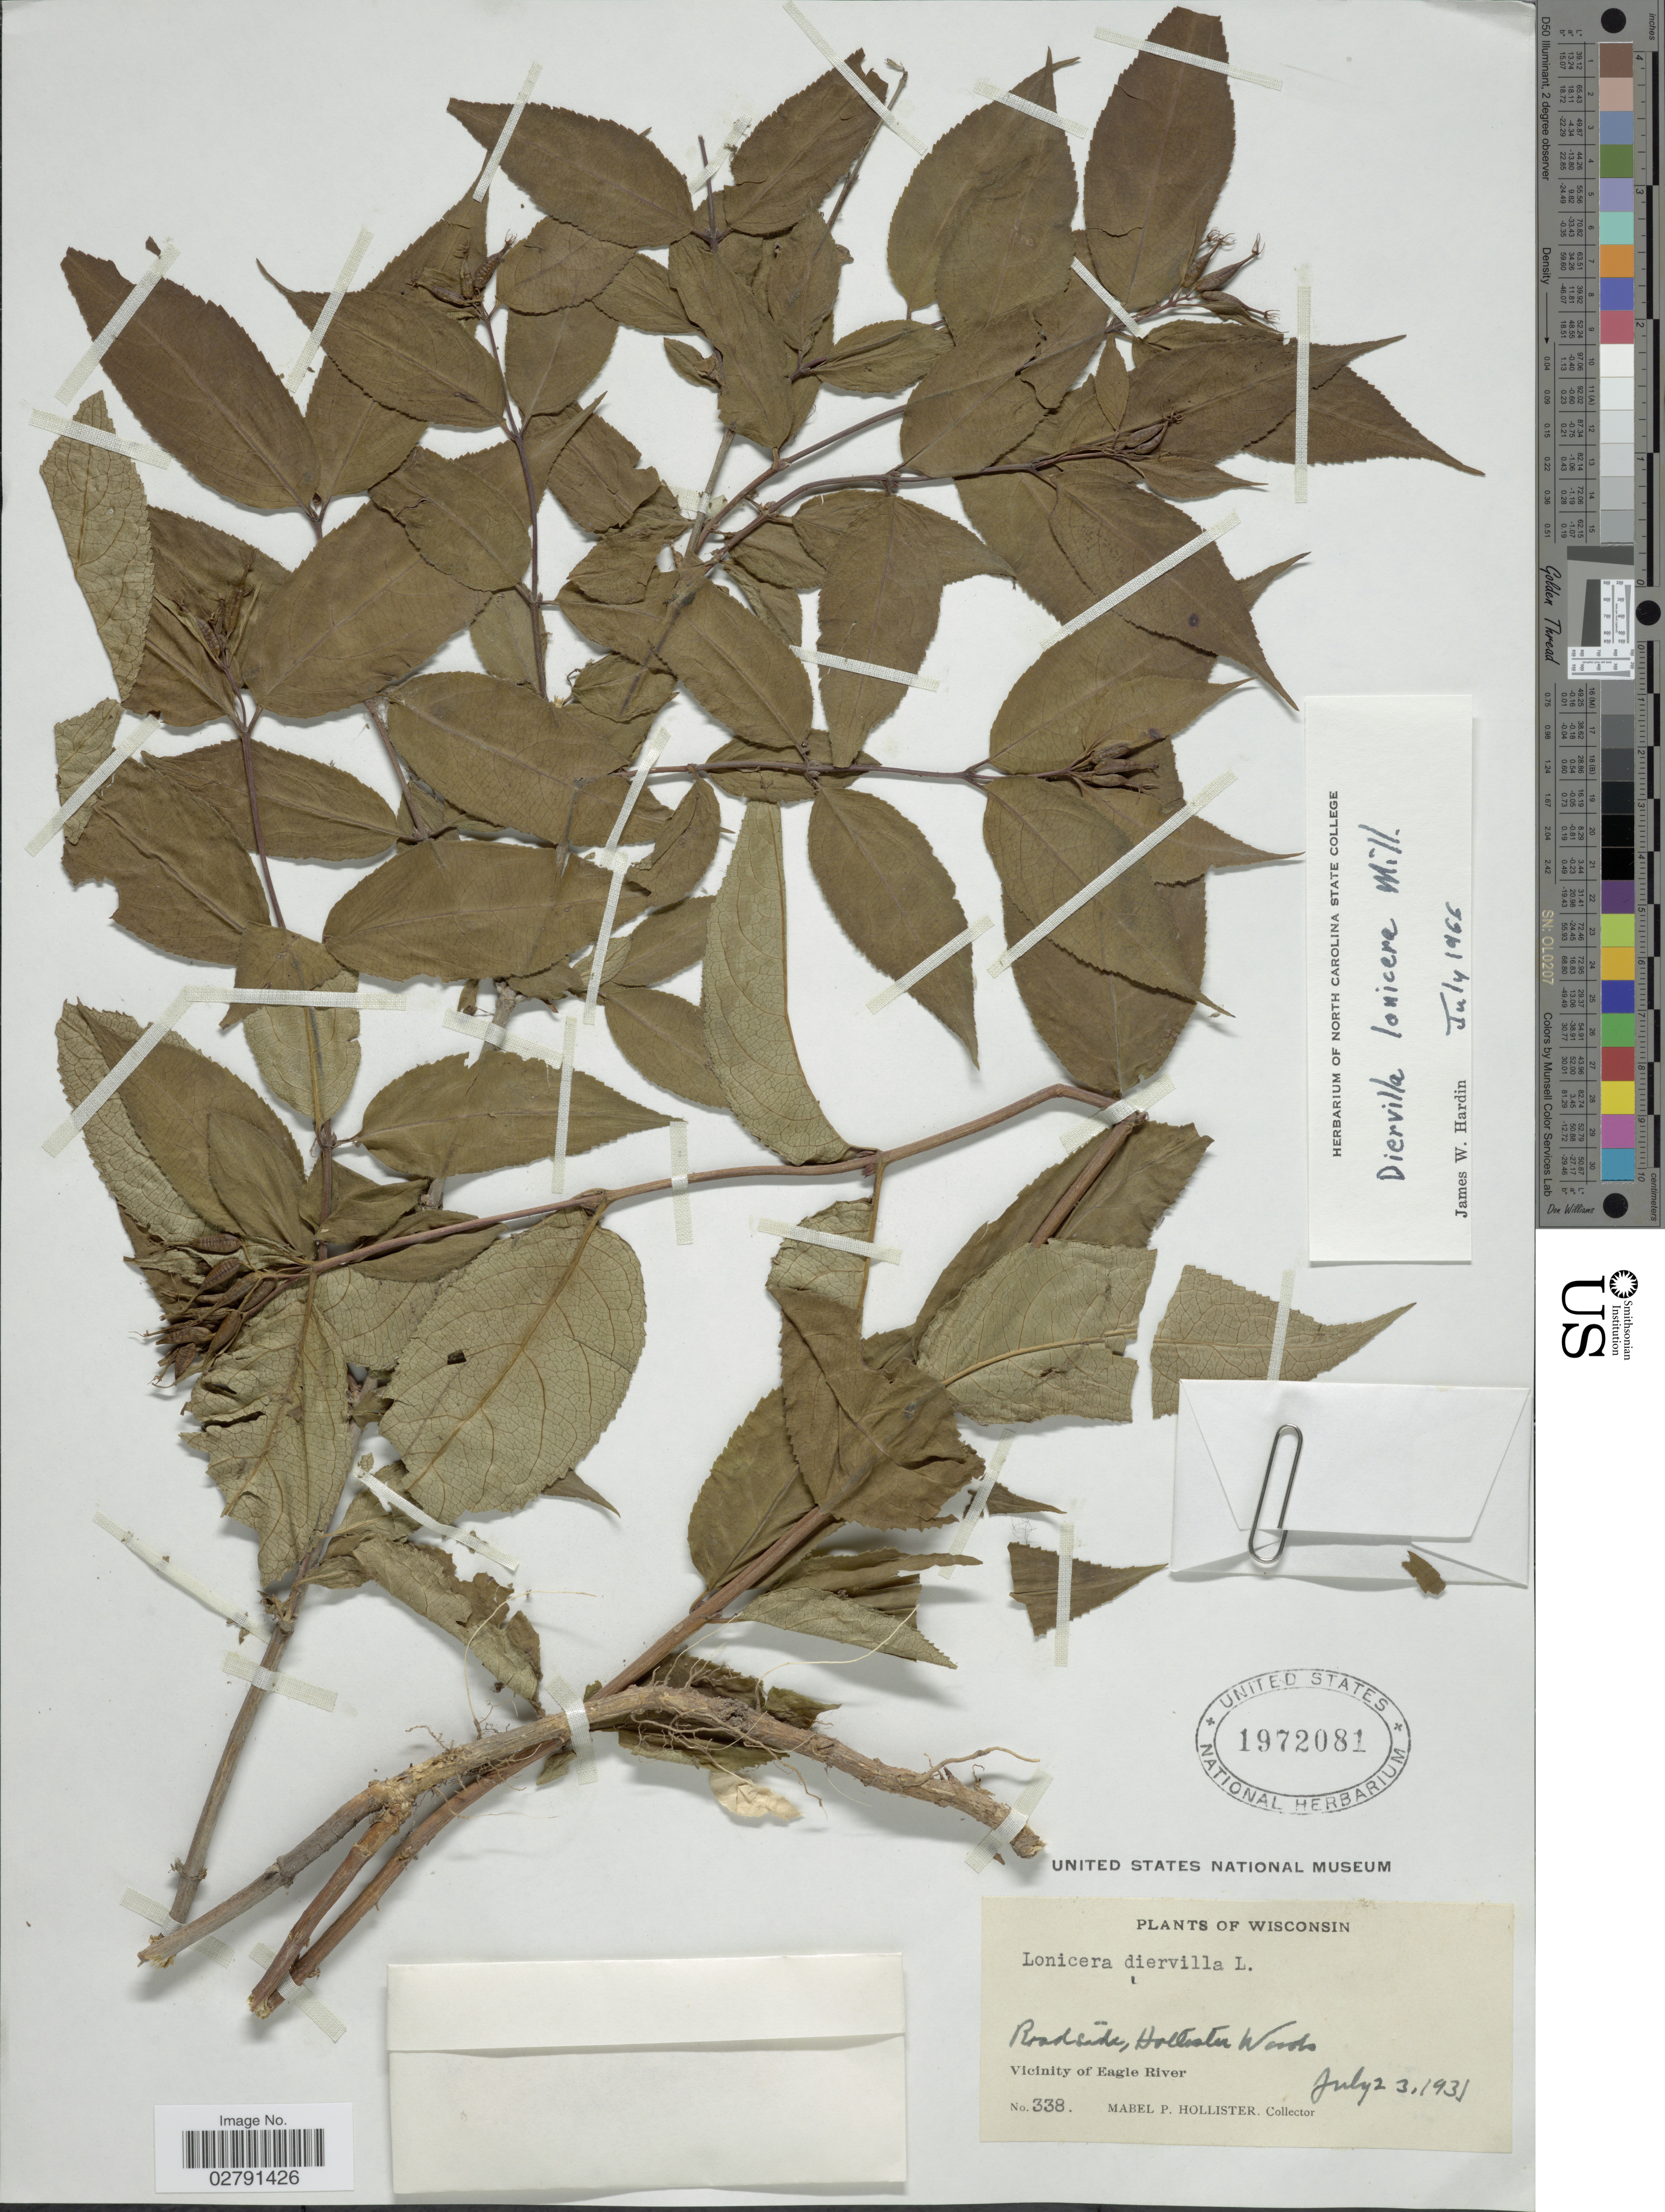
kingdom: Plantae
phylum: Tracheophyta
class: Magnoliopsida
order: Dipsacales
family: Caprifoliaceae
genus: Diervilla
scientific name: Diervilla lonicera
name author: Mill.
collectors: M. Hollister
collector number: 338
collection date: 1931-07-23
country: United States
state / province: Wisconsin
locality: Roadside, Hollister Woods, Vicinity of Eagle River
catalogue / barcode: US 1972081